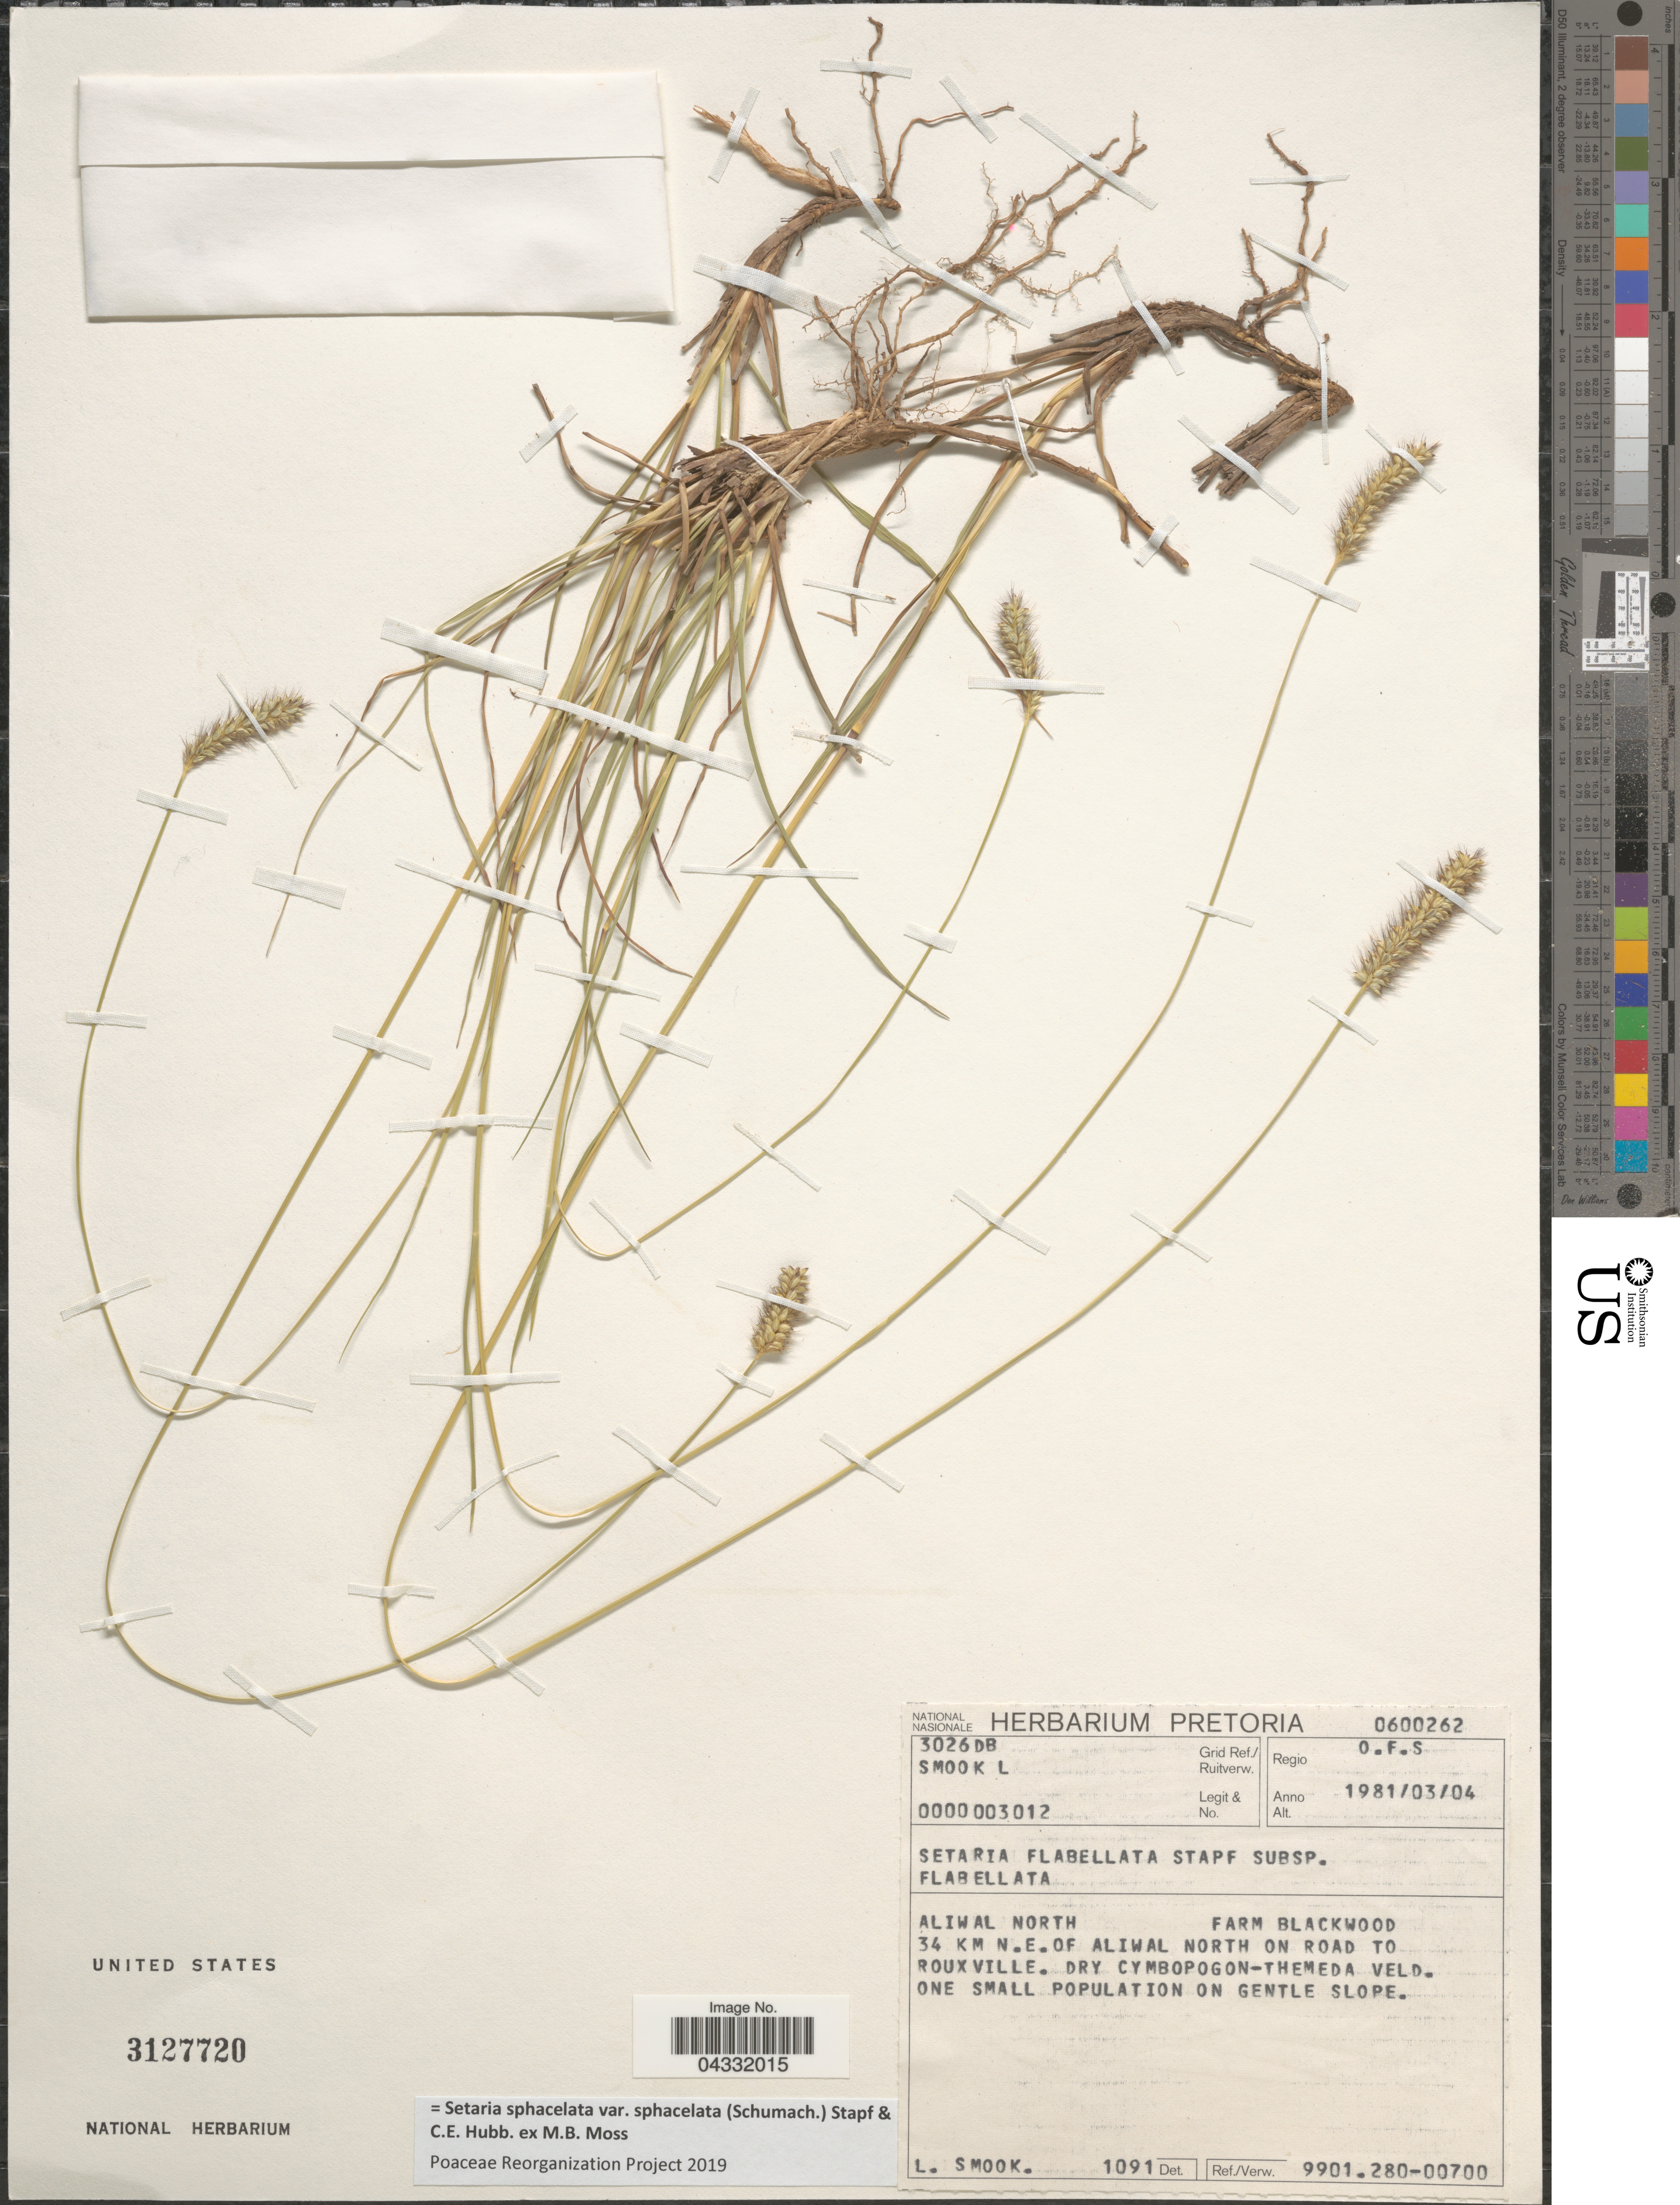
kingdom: Plantae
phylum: Tracheophyta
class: Liliopsida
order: Poales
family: Poaceae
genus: Setaria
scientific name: Setaria sphacelata var. sphacelata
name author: (Schumach.) Stapf & C. E. Hubb. ex M.B. Moss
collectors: L. Smook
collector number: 0000003012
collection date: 1981-03-04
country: South Africa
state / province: Free State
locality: Grid Ref./ Ruitverw. 3026 DB. Regio O.F.S. Aliwal North. Farm Blackwood. 34 km N.E. of Aliwal North on road to Rouxville.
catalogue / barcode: US 3127720